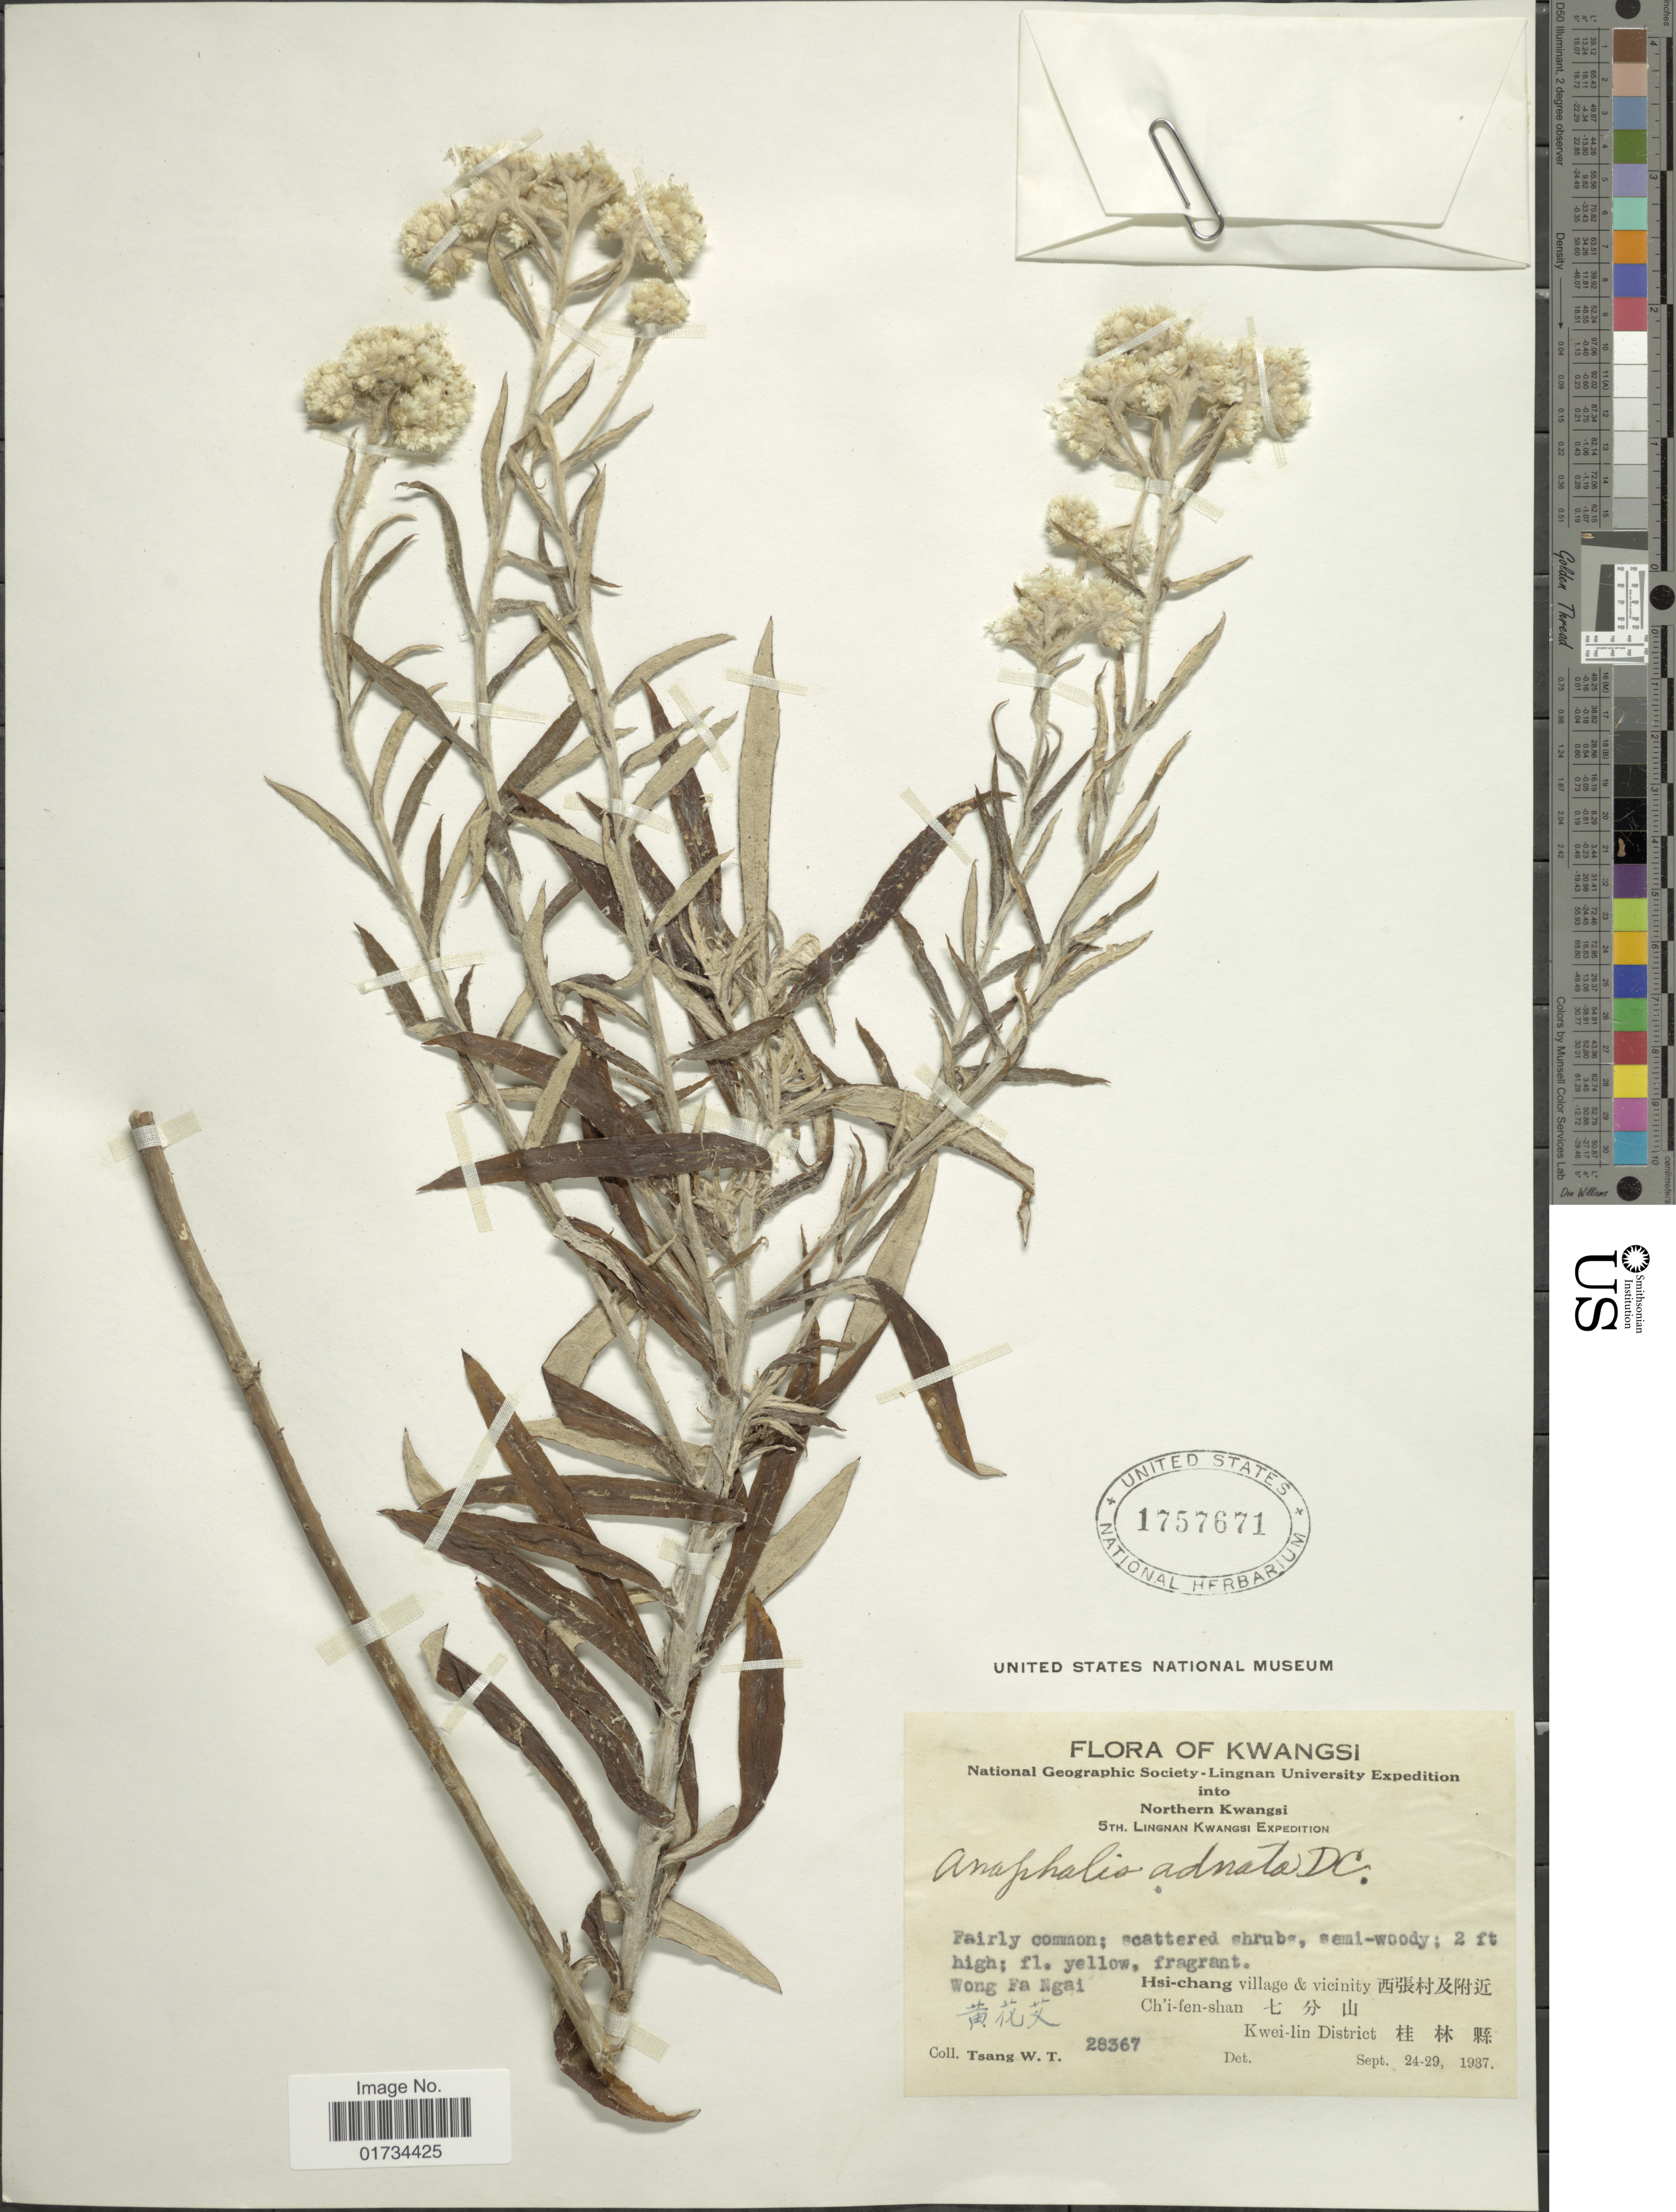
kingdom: Plantae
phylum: Tracheophyta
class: Magnoliopsida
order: Asterales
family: Asteraceae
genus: Anaphalis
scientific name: Anaphalis adnata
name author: DC.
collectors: W. T. Tsang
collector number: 28367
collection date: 1937-09-24/1937-09-29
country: China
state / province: Guangxi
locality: Kwangsi. Hsi-chang village & vicinity, Ch'i-fen'shan. Kwei-lin District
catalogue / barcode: US 1757671